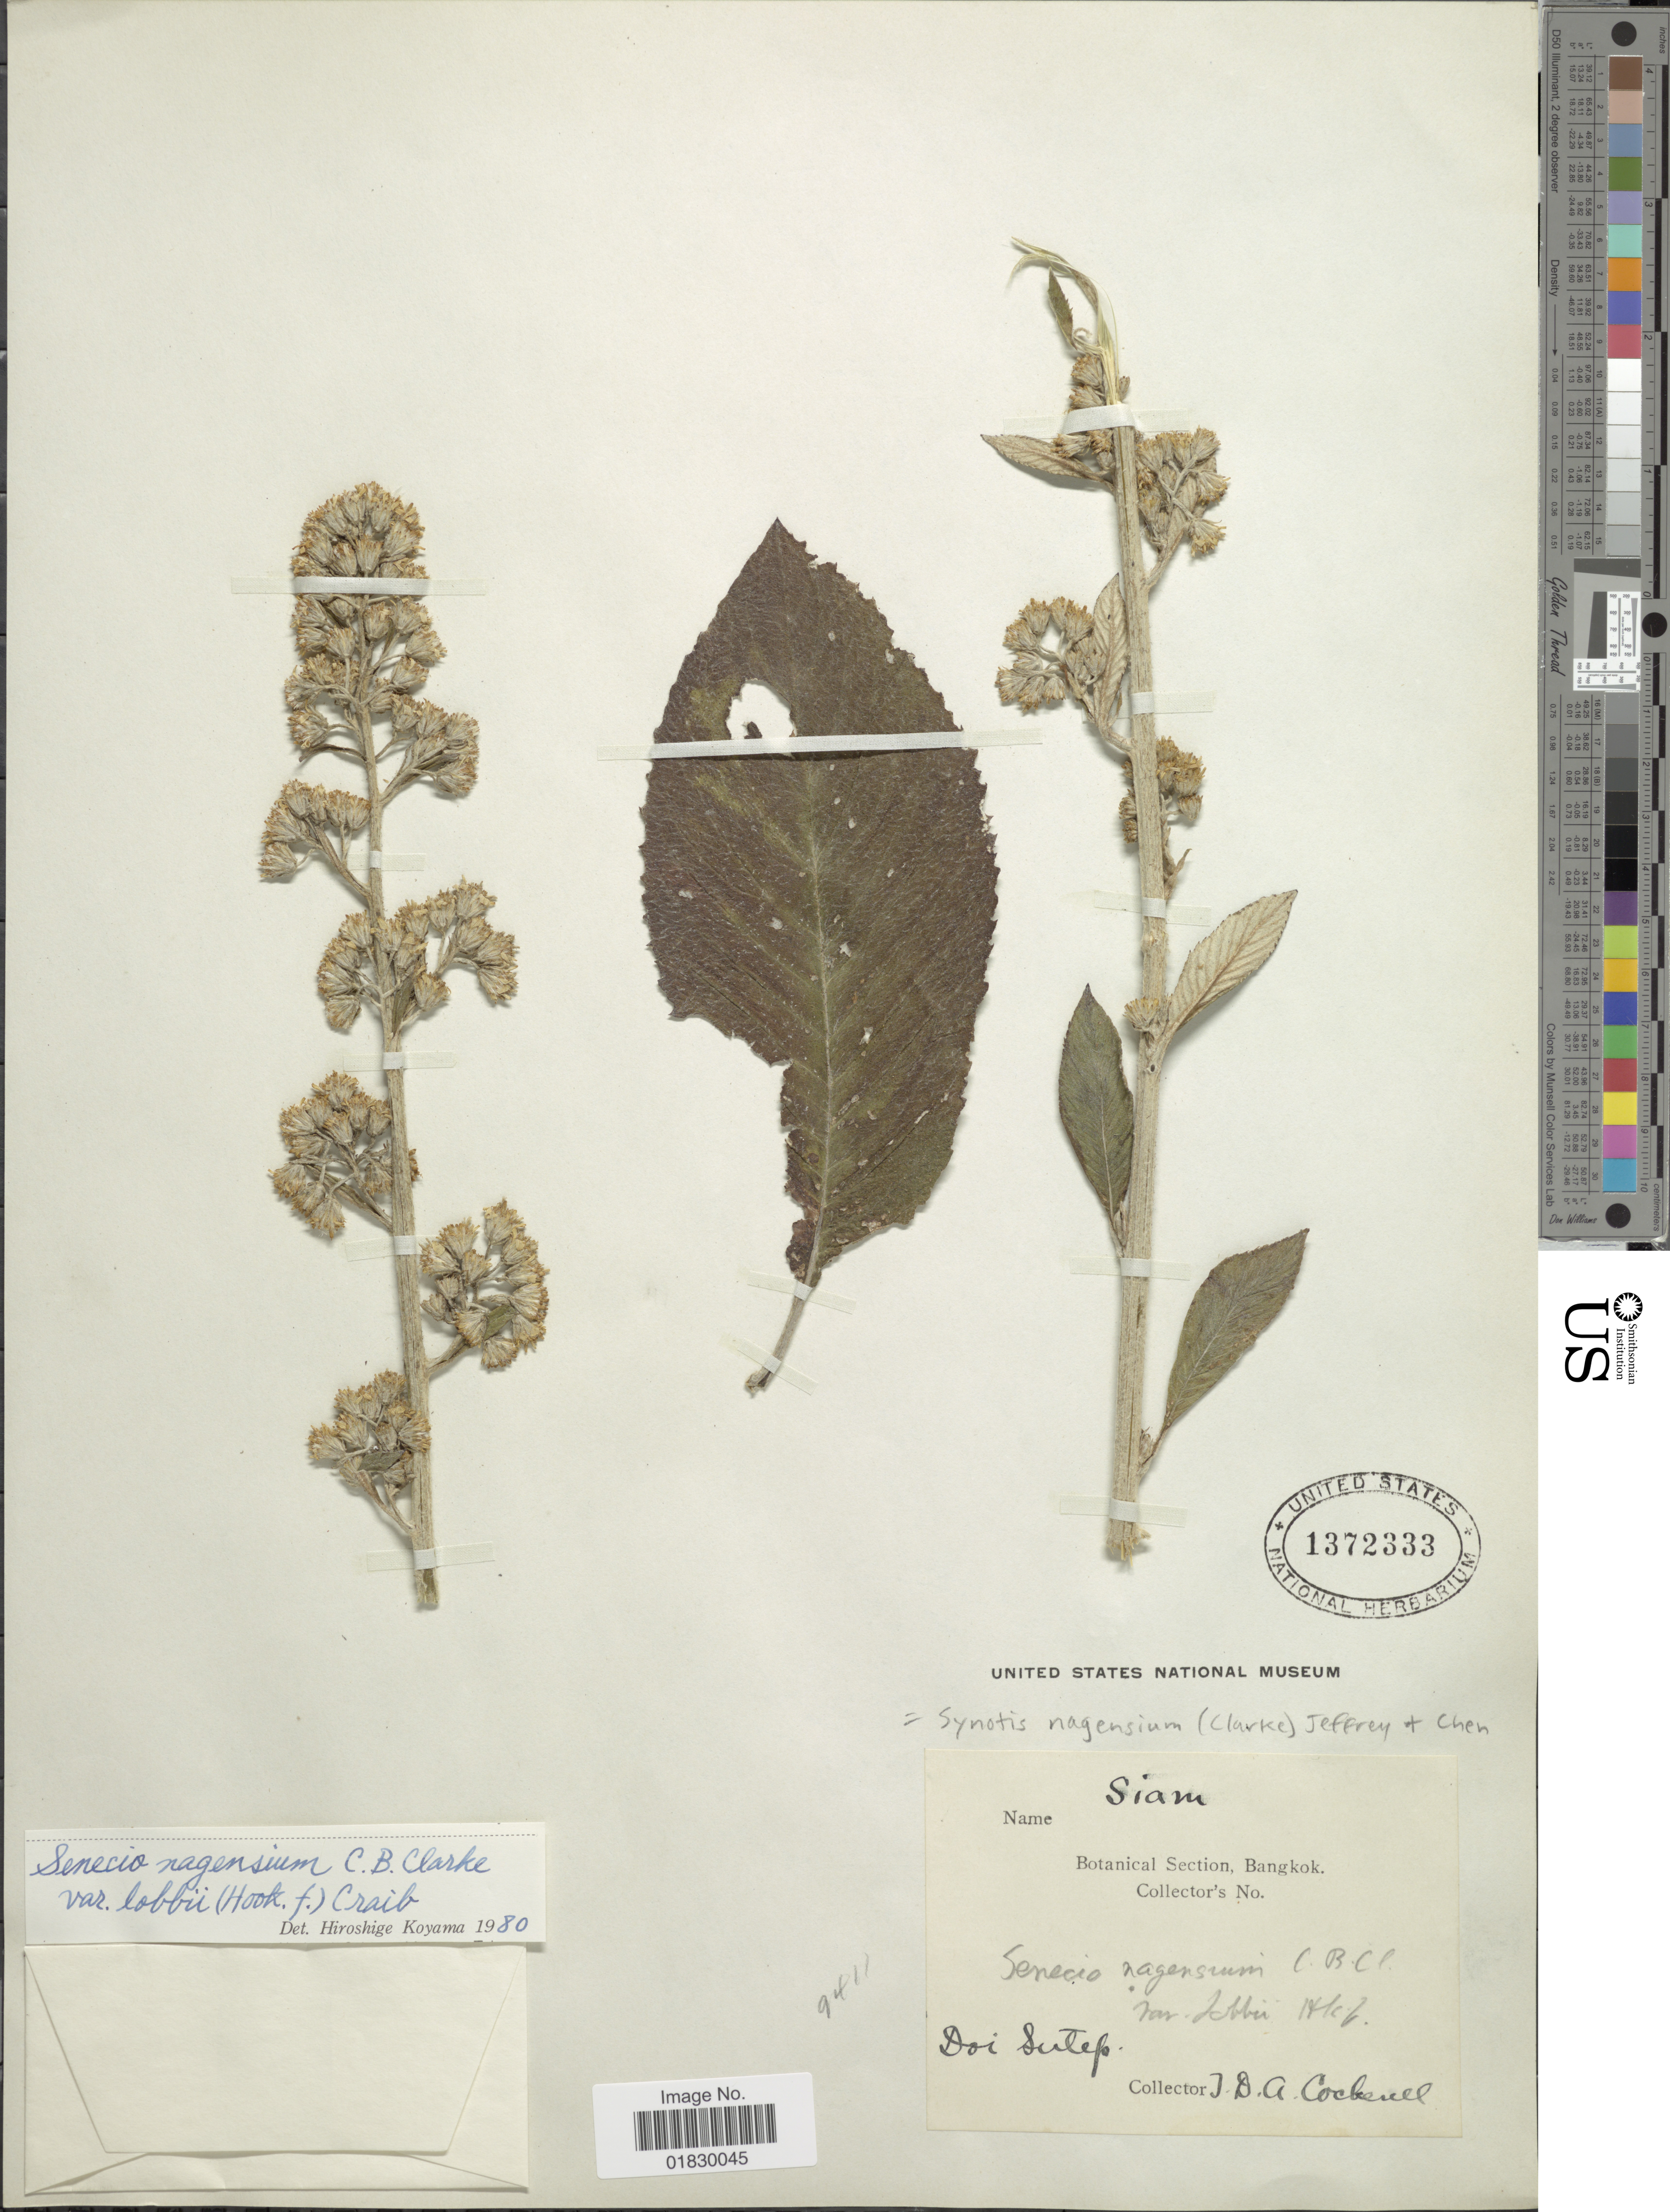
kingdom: Plantae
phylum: Tracheophyta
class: Magnoliopsida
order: Asterales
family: Asteraceae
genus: Synotis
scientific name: Synotis nagensium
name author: (C.B. Clarke) C. Jeffrey & Y.L. Chen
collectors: T. Cockerell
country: Thailand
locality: Siam, Doi Sutep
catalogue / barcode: US 1372333